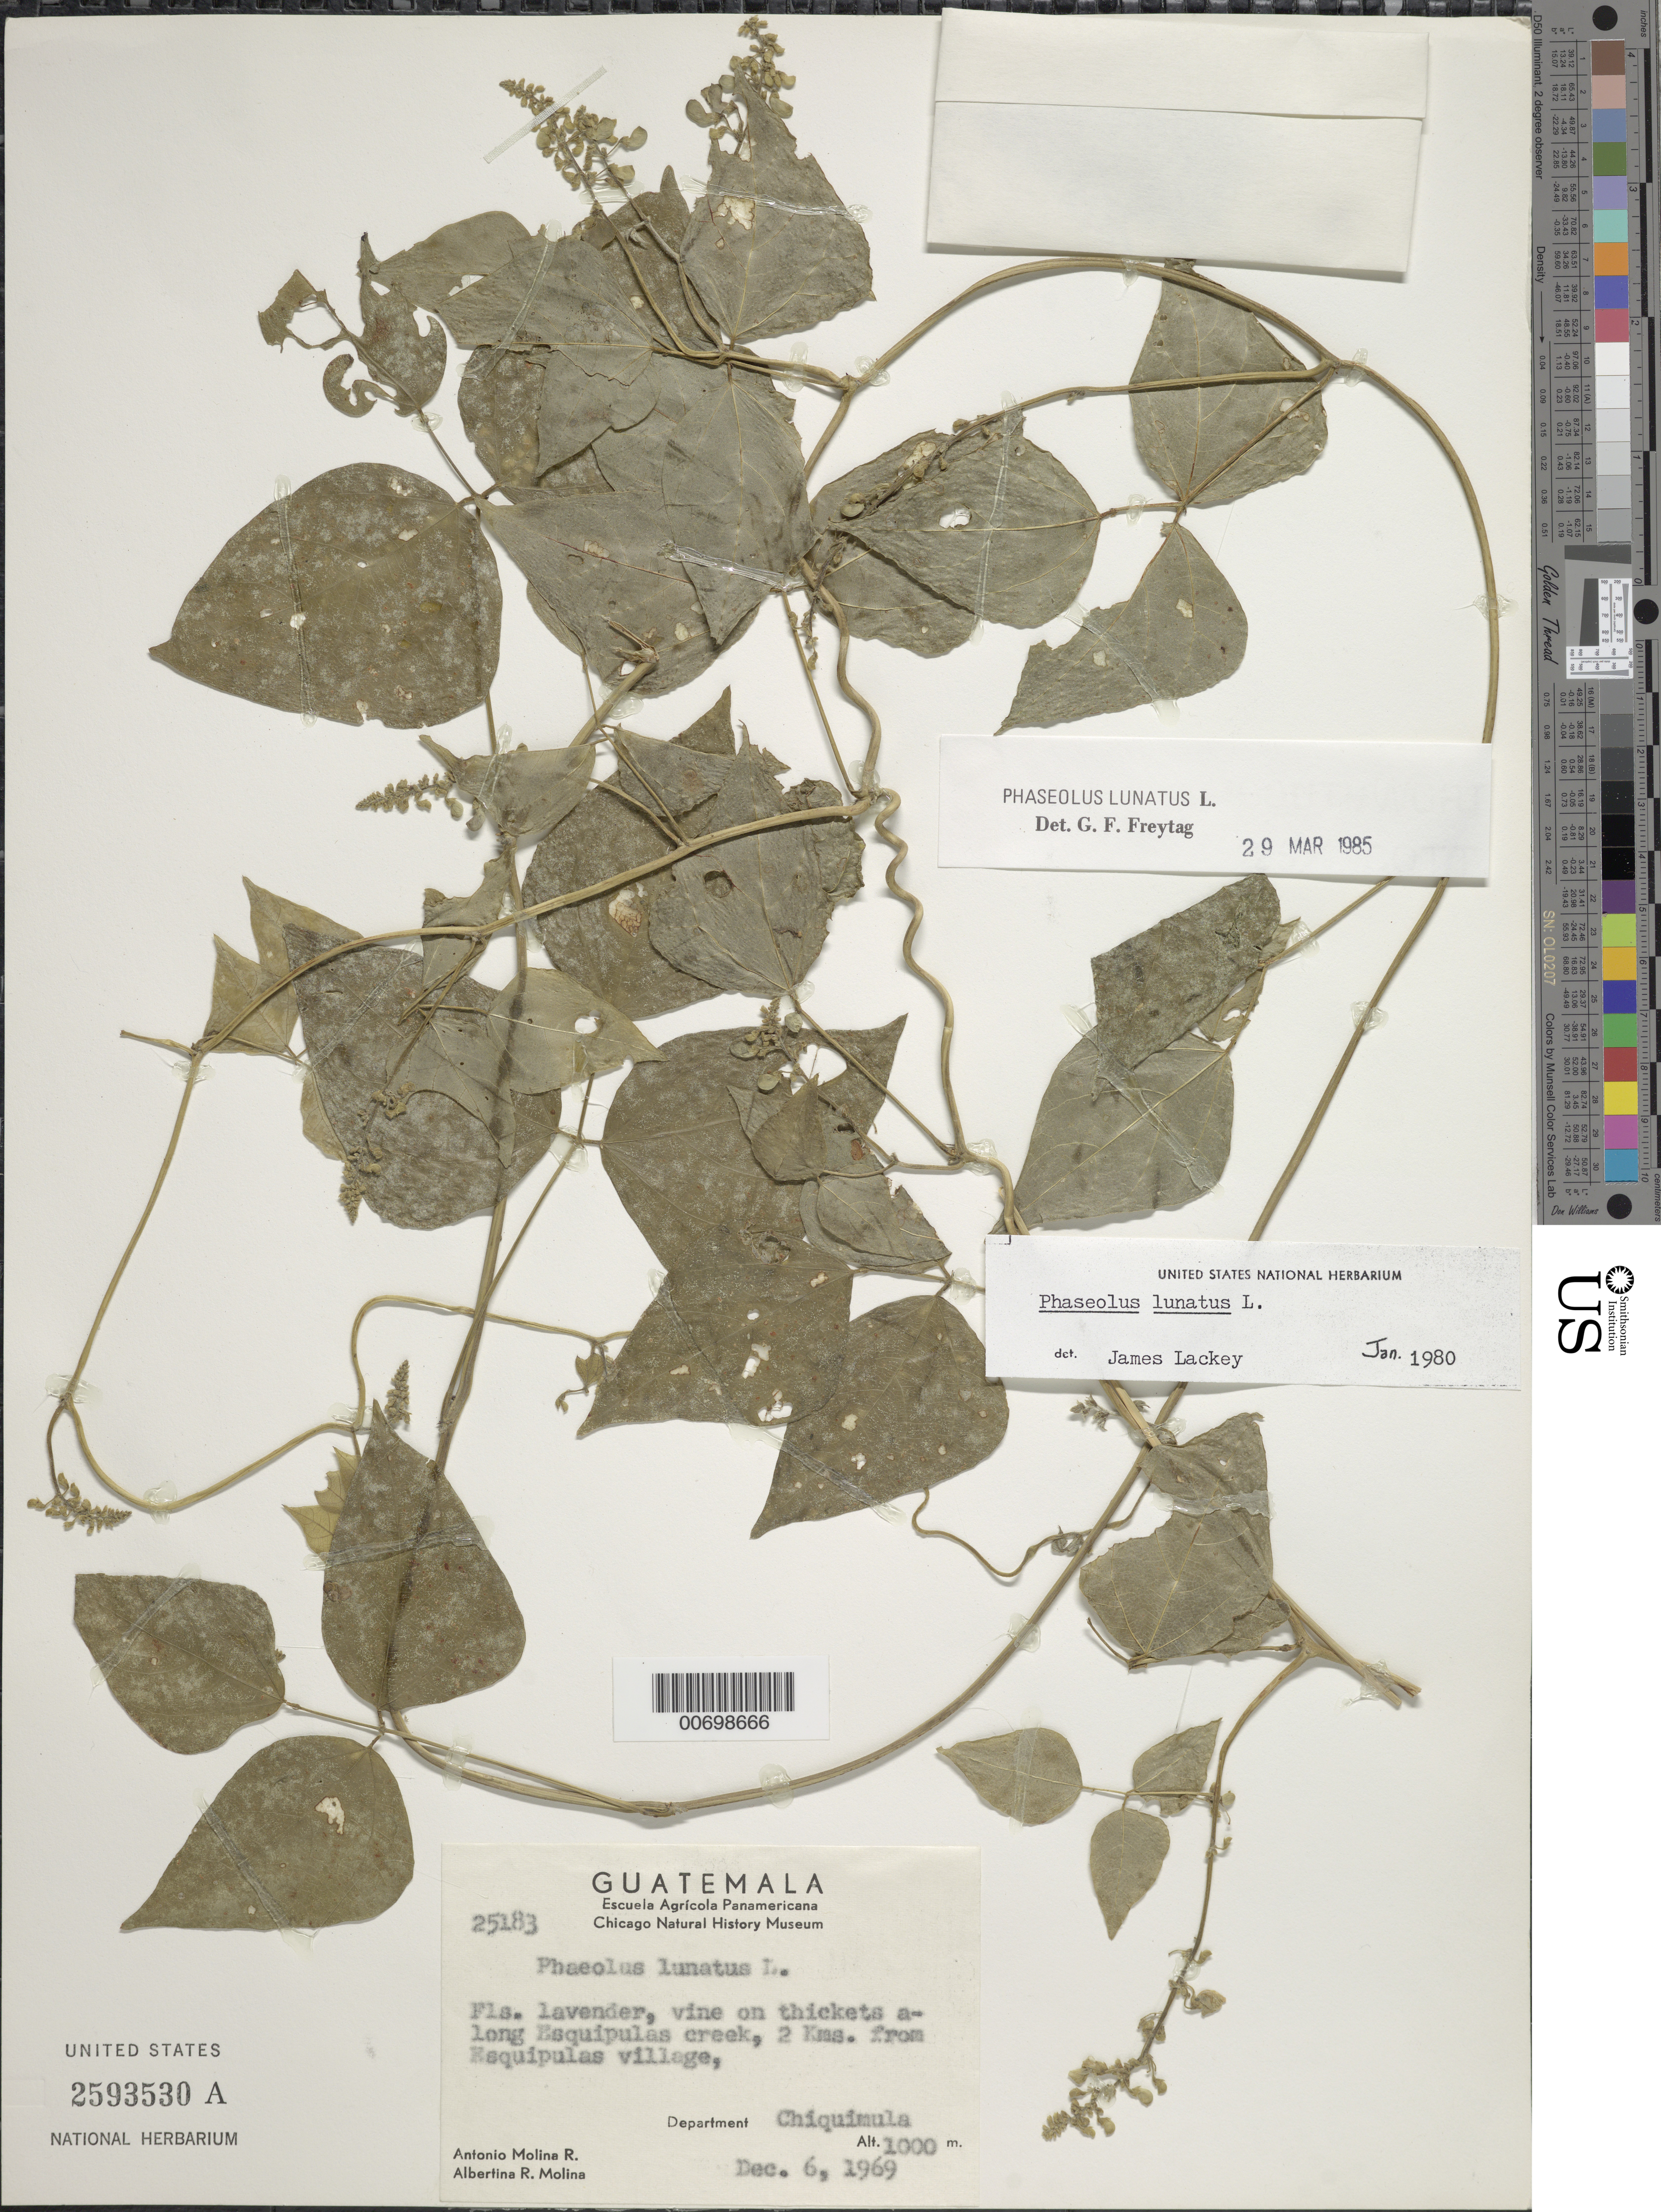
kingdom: Plantae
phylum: Tracheophyta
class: Magnoliopsida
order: Fabales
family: Fabaceae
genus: Phaseolus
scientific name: Phaseolus lunatus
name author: L.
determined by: Freytag, G. F.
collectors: A. Molina R. & A. R. Molina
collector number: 25183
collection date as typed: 12 Jun 1969 or 06 Dec 1969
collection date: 1969-06-12 or 1969-12-06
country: Guatemala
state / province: Chiquimula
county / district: Esquipulas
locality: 2 kms from Esquipulas village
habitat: along Esquipulas creek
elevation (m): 1000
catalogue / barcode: US 2593530